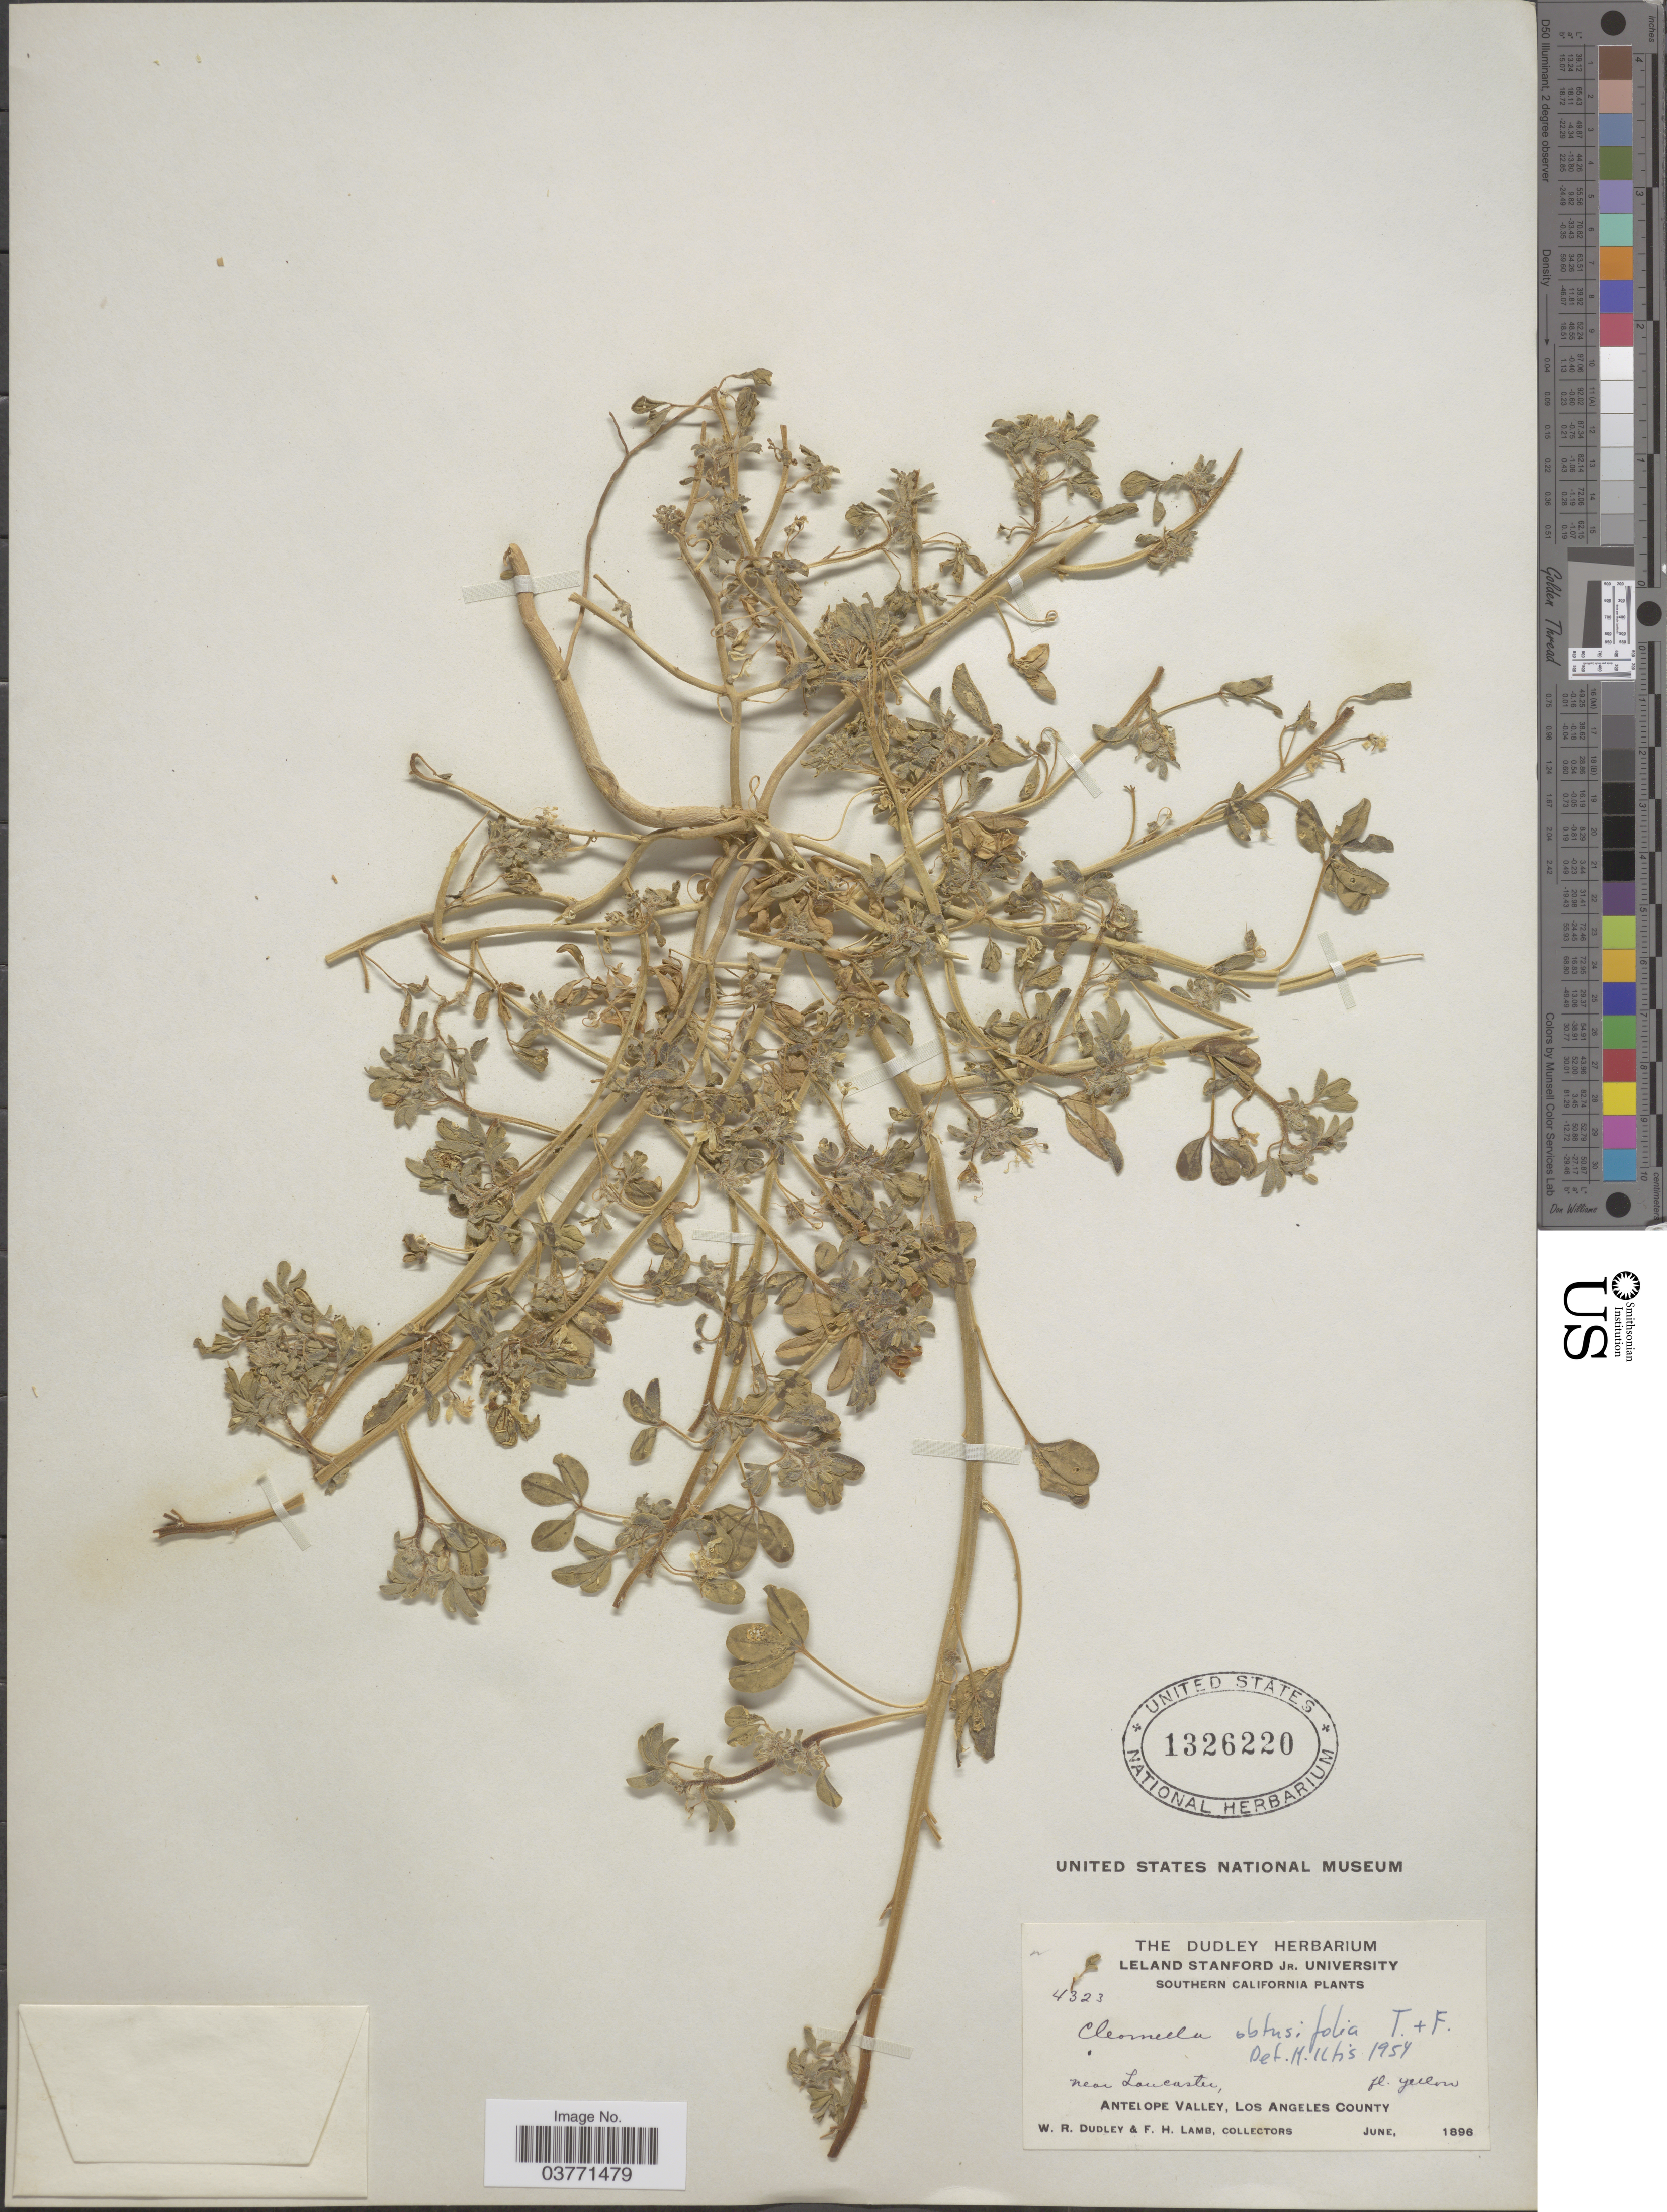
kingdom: Plantae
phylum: Tracheophyta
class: Magnoliopsida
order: Brassicales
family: Cleomaceae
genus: Cleomella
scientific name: Cleomella obtusifolia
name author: Torr. & Frém.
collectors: W. Dudley & F. H. Lamb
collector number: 4323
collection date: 1896-06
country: United States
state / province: California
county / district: Los Angeles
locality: Southern California. Near Lancaster. Antelope Valley, Los Angeles County.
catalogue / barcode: US 1326220